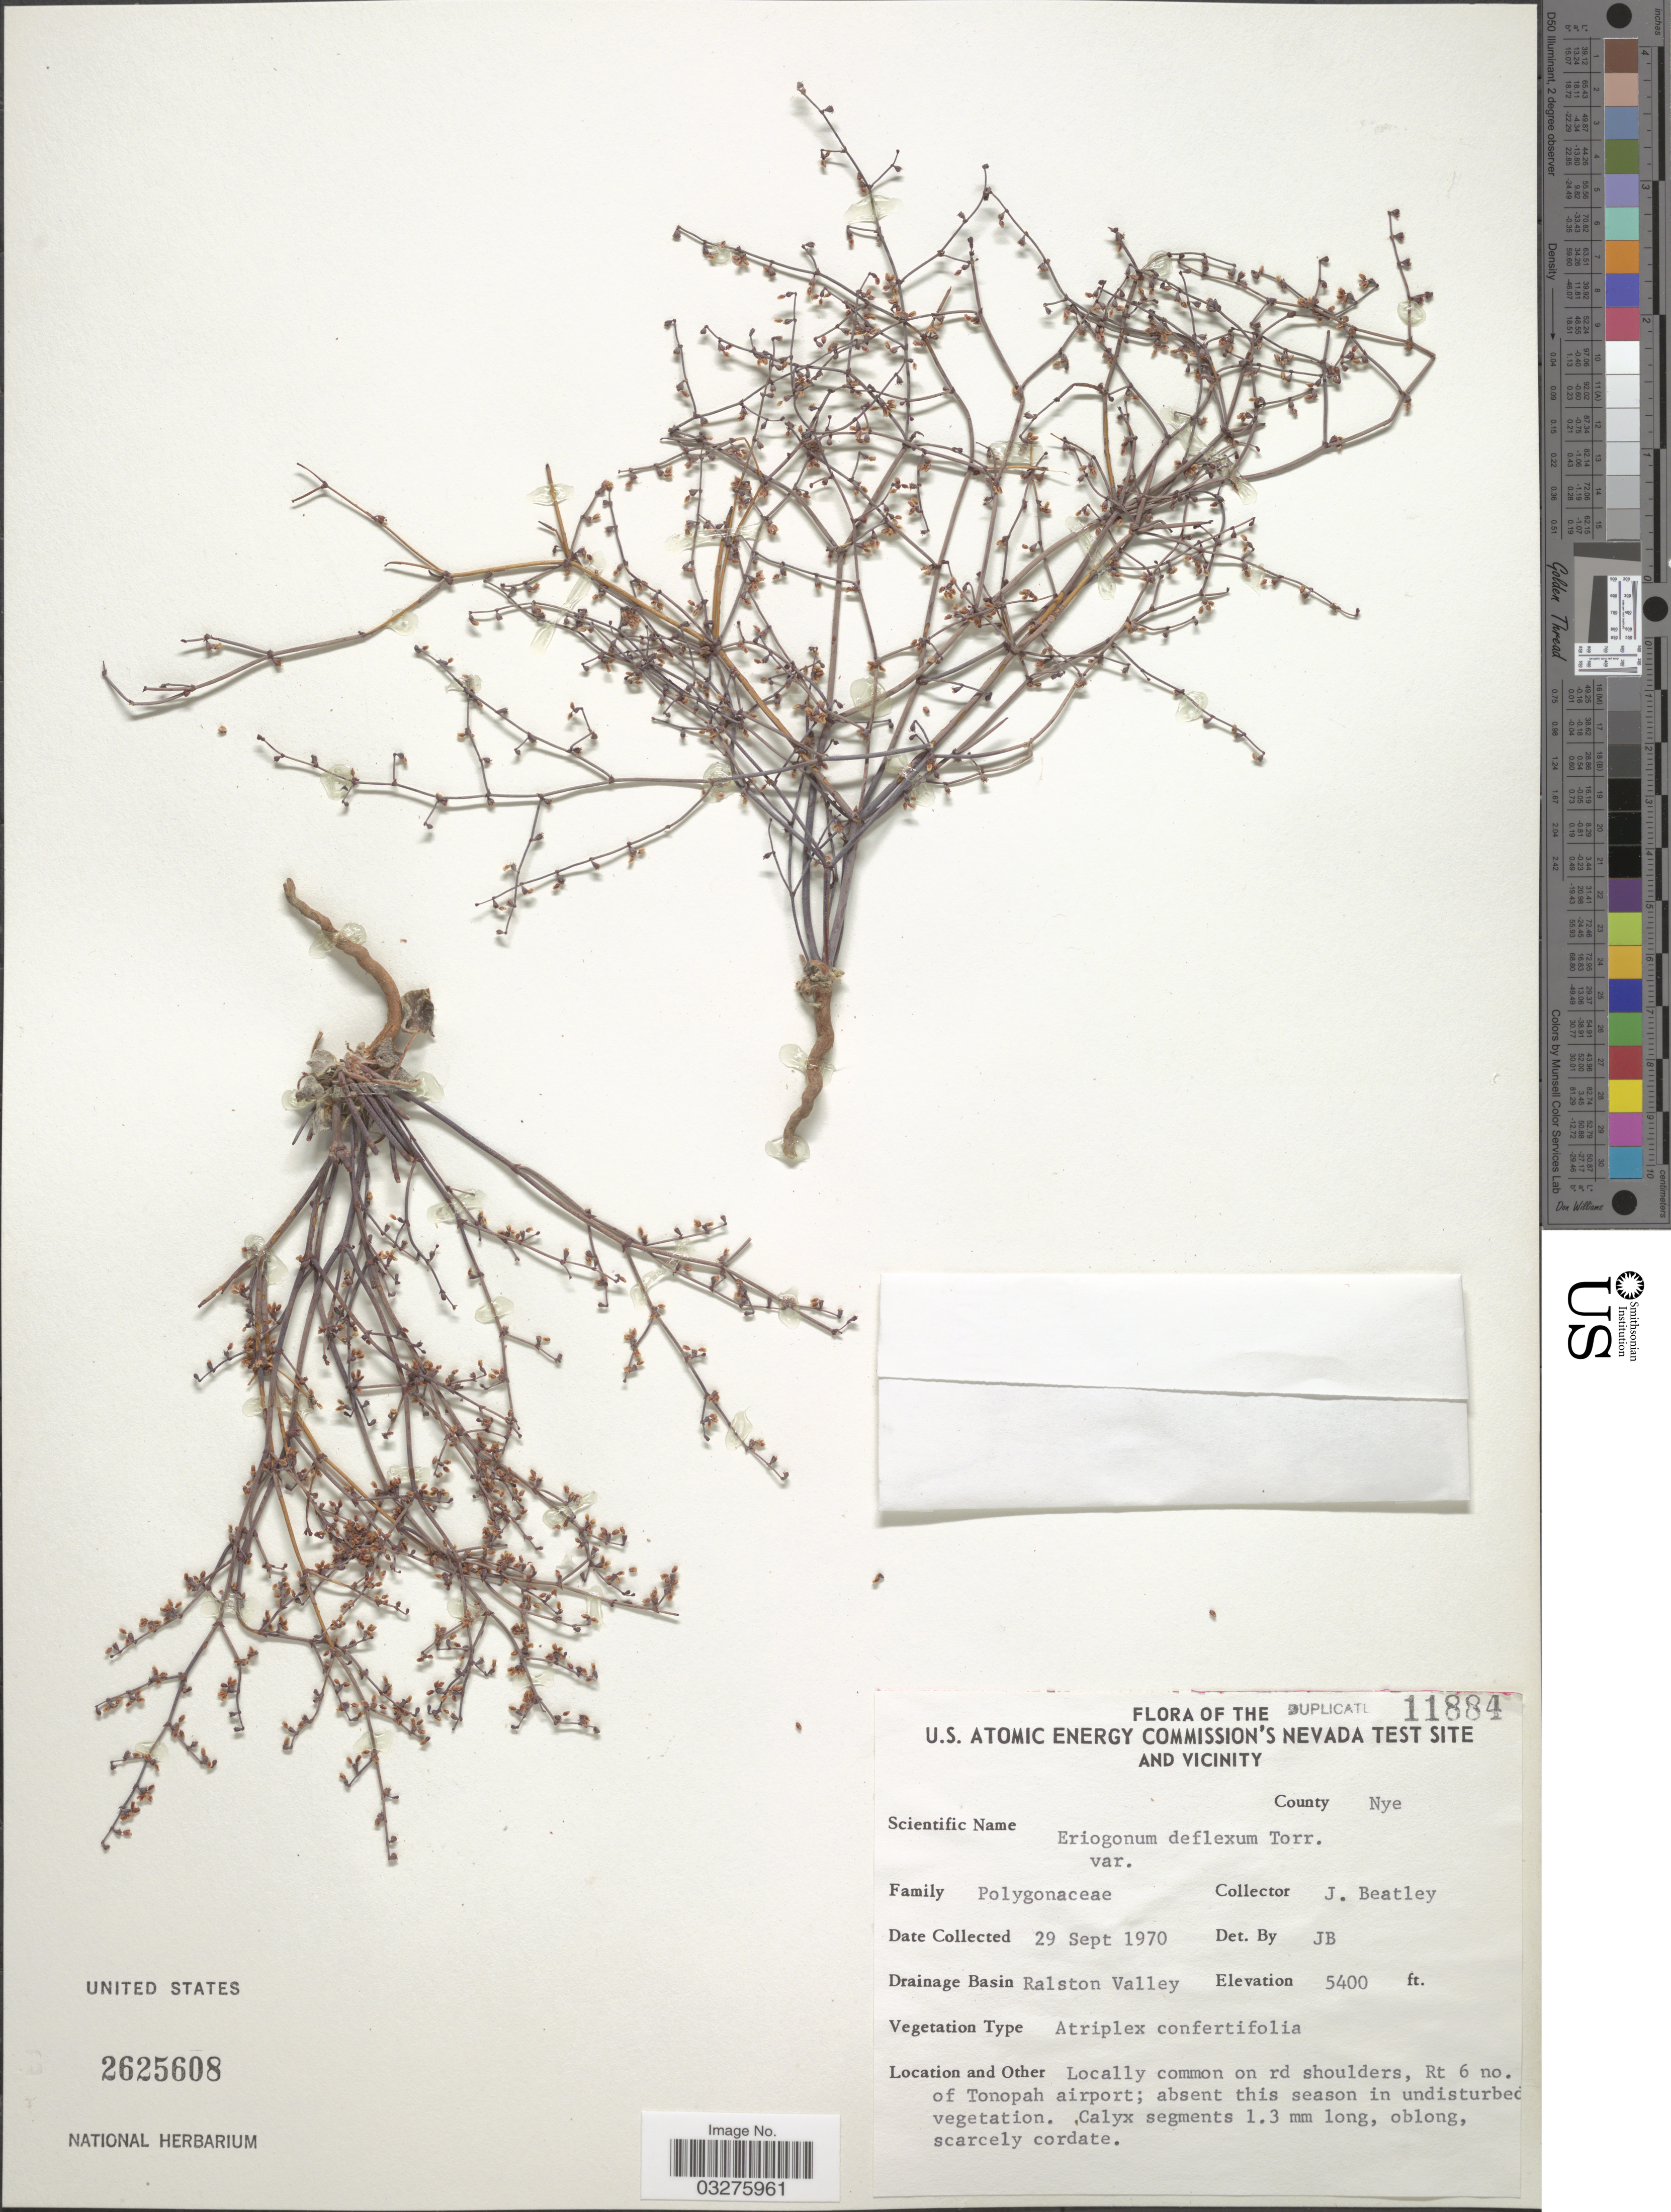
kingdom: Plantae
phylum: Tracheophyta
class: Magnoliopsida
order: Caryophyllales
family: Polygonaceae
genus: Eriogonum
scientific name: Eriogonum deflexum var. nevadense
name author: Reveal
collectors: J. C. Beatley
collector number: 11884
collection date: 1970-09-29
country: United States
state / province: Nevada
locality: The U.S. Atomic Energy Commission's Nevada Test Site and vicinity. County Nye. Drainage Basin Ralston Valley. Rd shoulders, Rt 6 no. of Tonopah airport.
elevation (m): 1646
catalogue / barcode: US 2625608